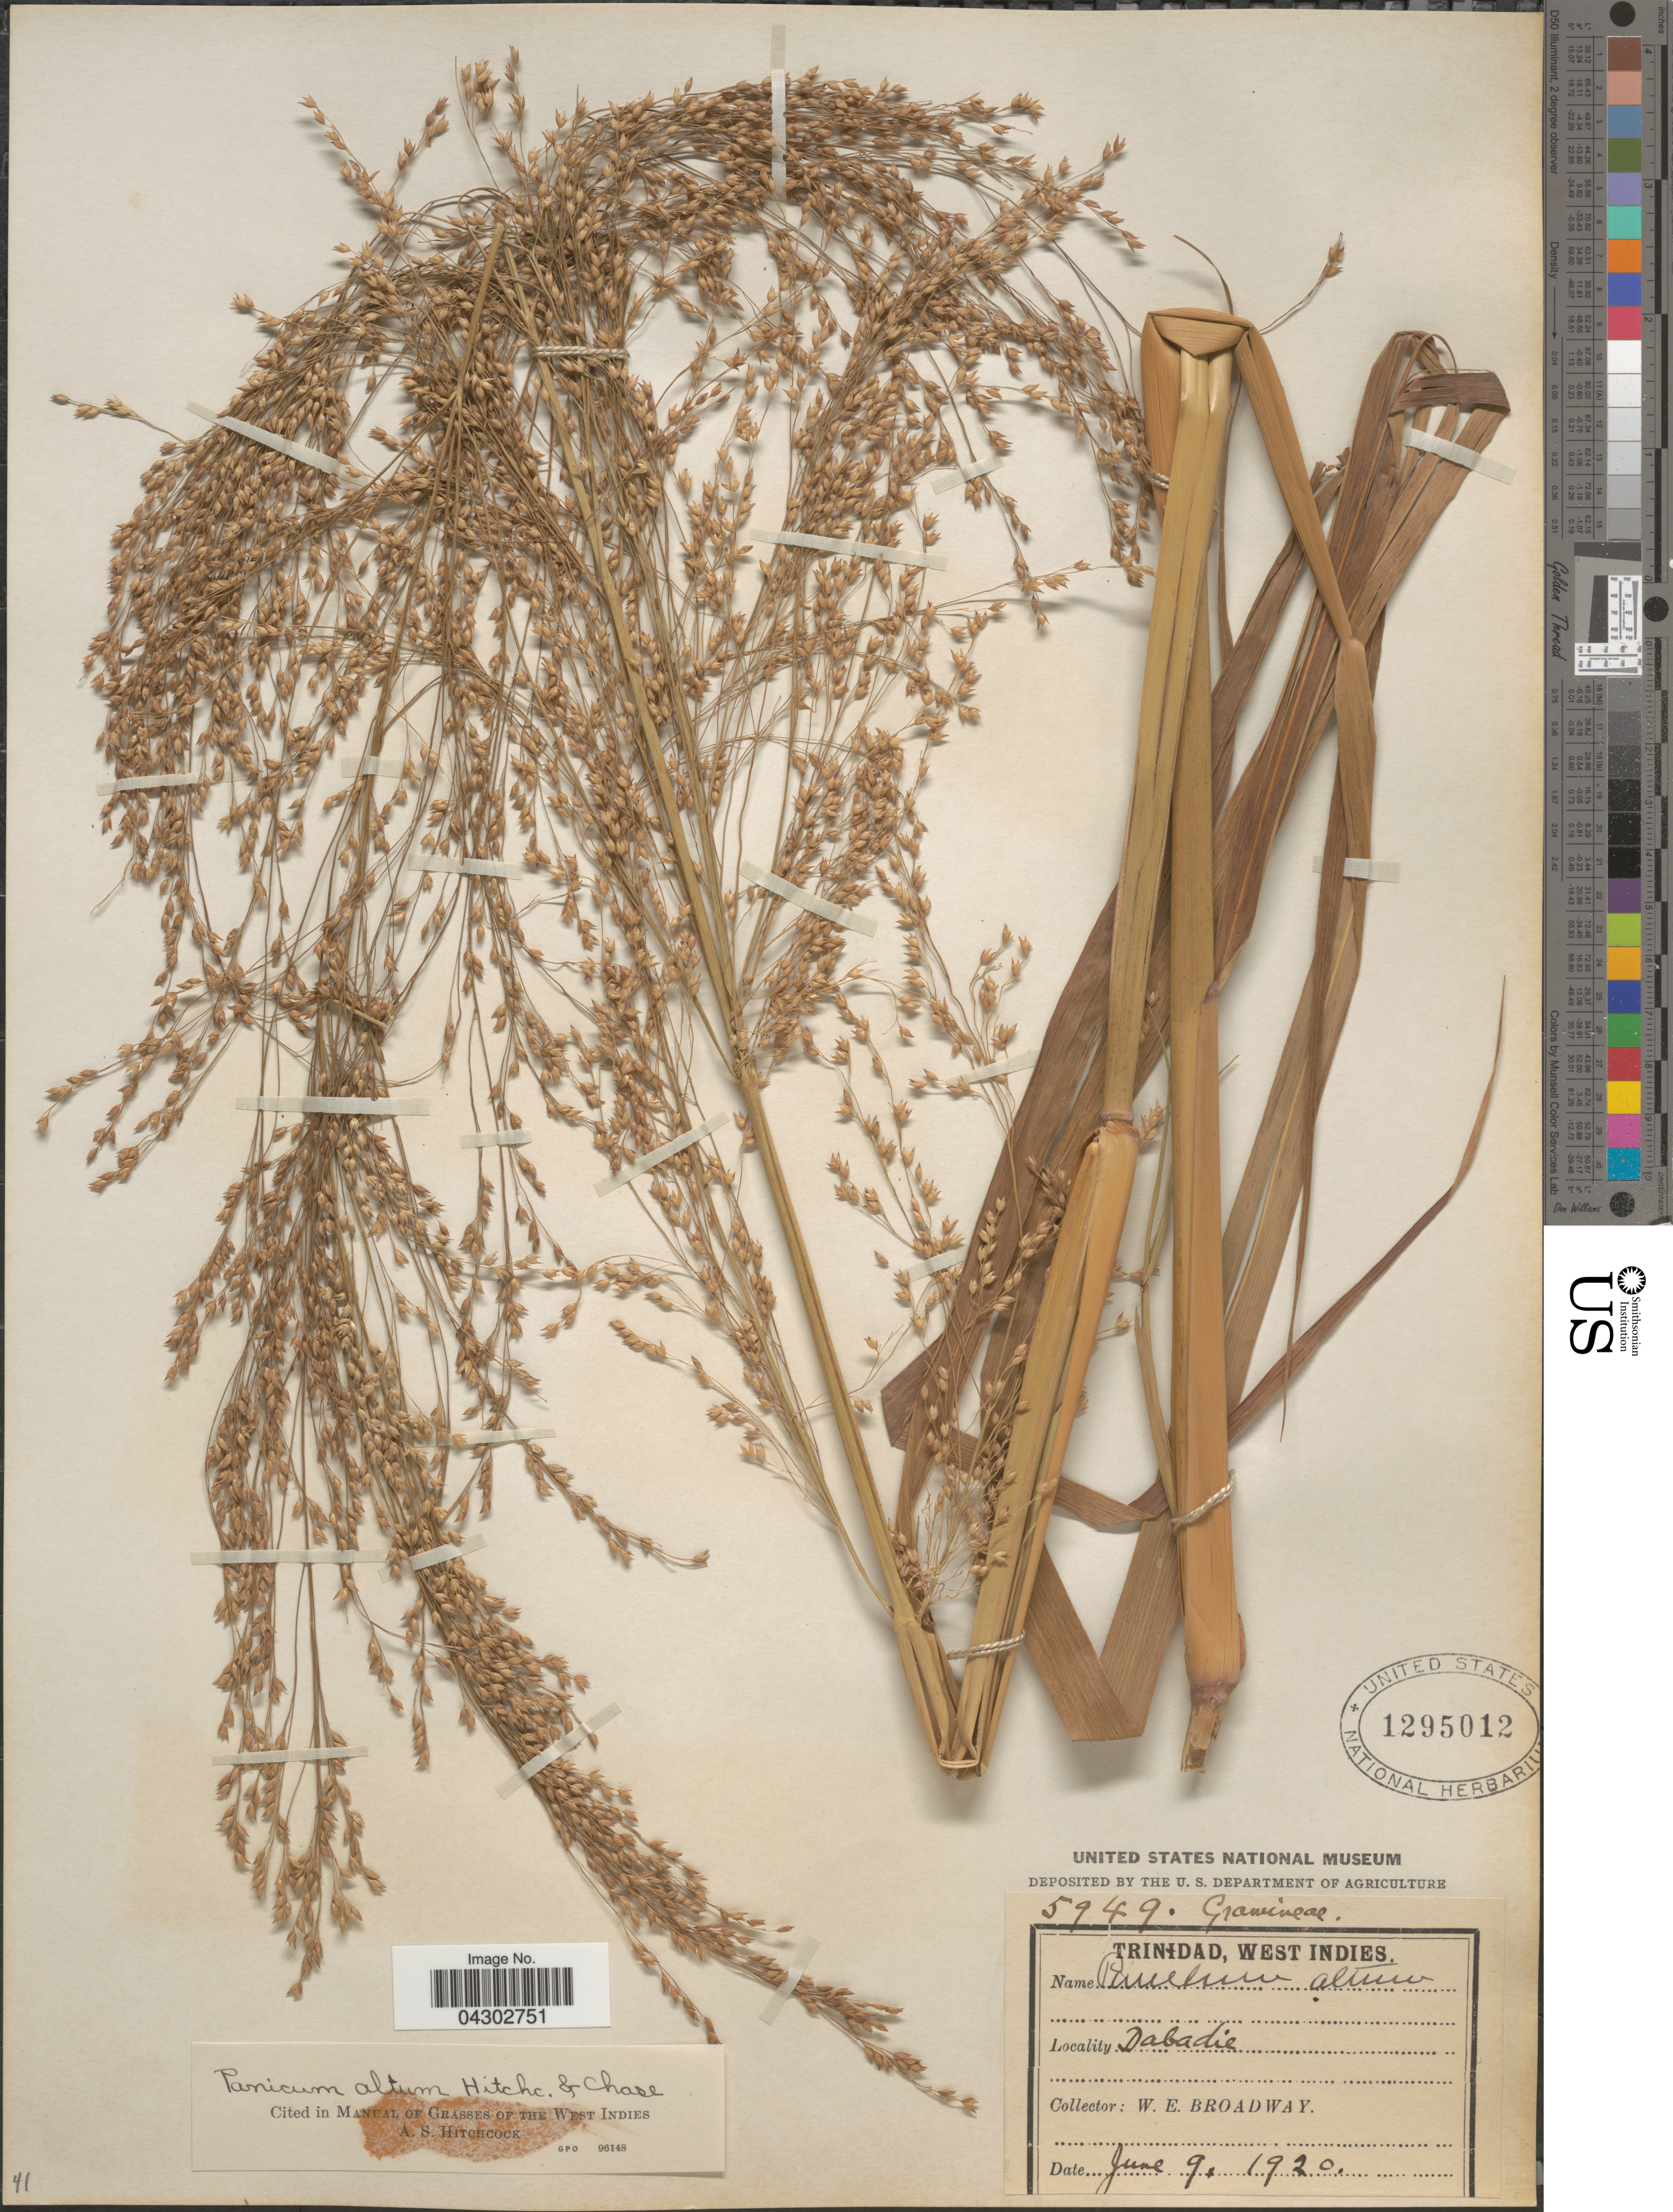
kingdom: Plantae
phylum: Tracheophyta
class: Liliopsida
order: Poales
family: Poaceae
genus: Panicum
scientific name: Panicum altum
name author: Hitchc. & Chase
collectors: W. E. Broadway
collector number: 5949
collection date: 1920-06-09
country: Trinidad and Tobago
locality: Trinidad. Dabadie.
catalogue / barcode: US 1295012